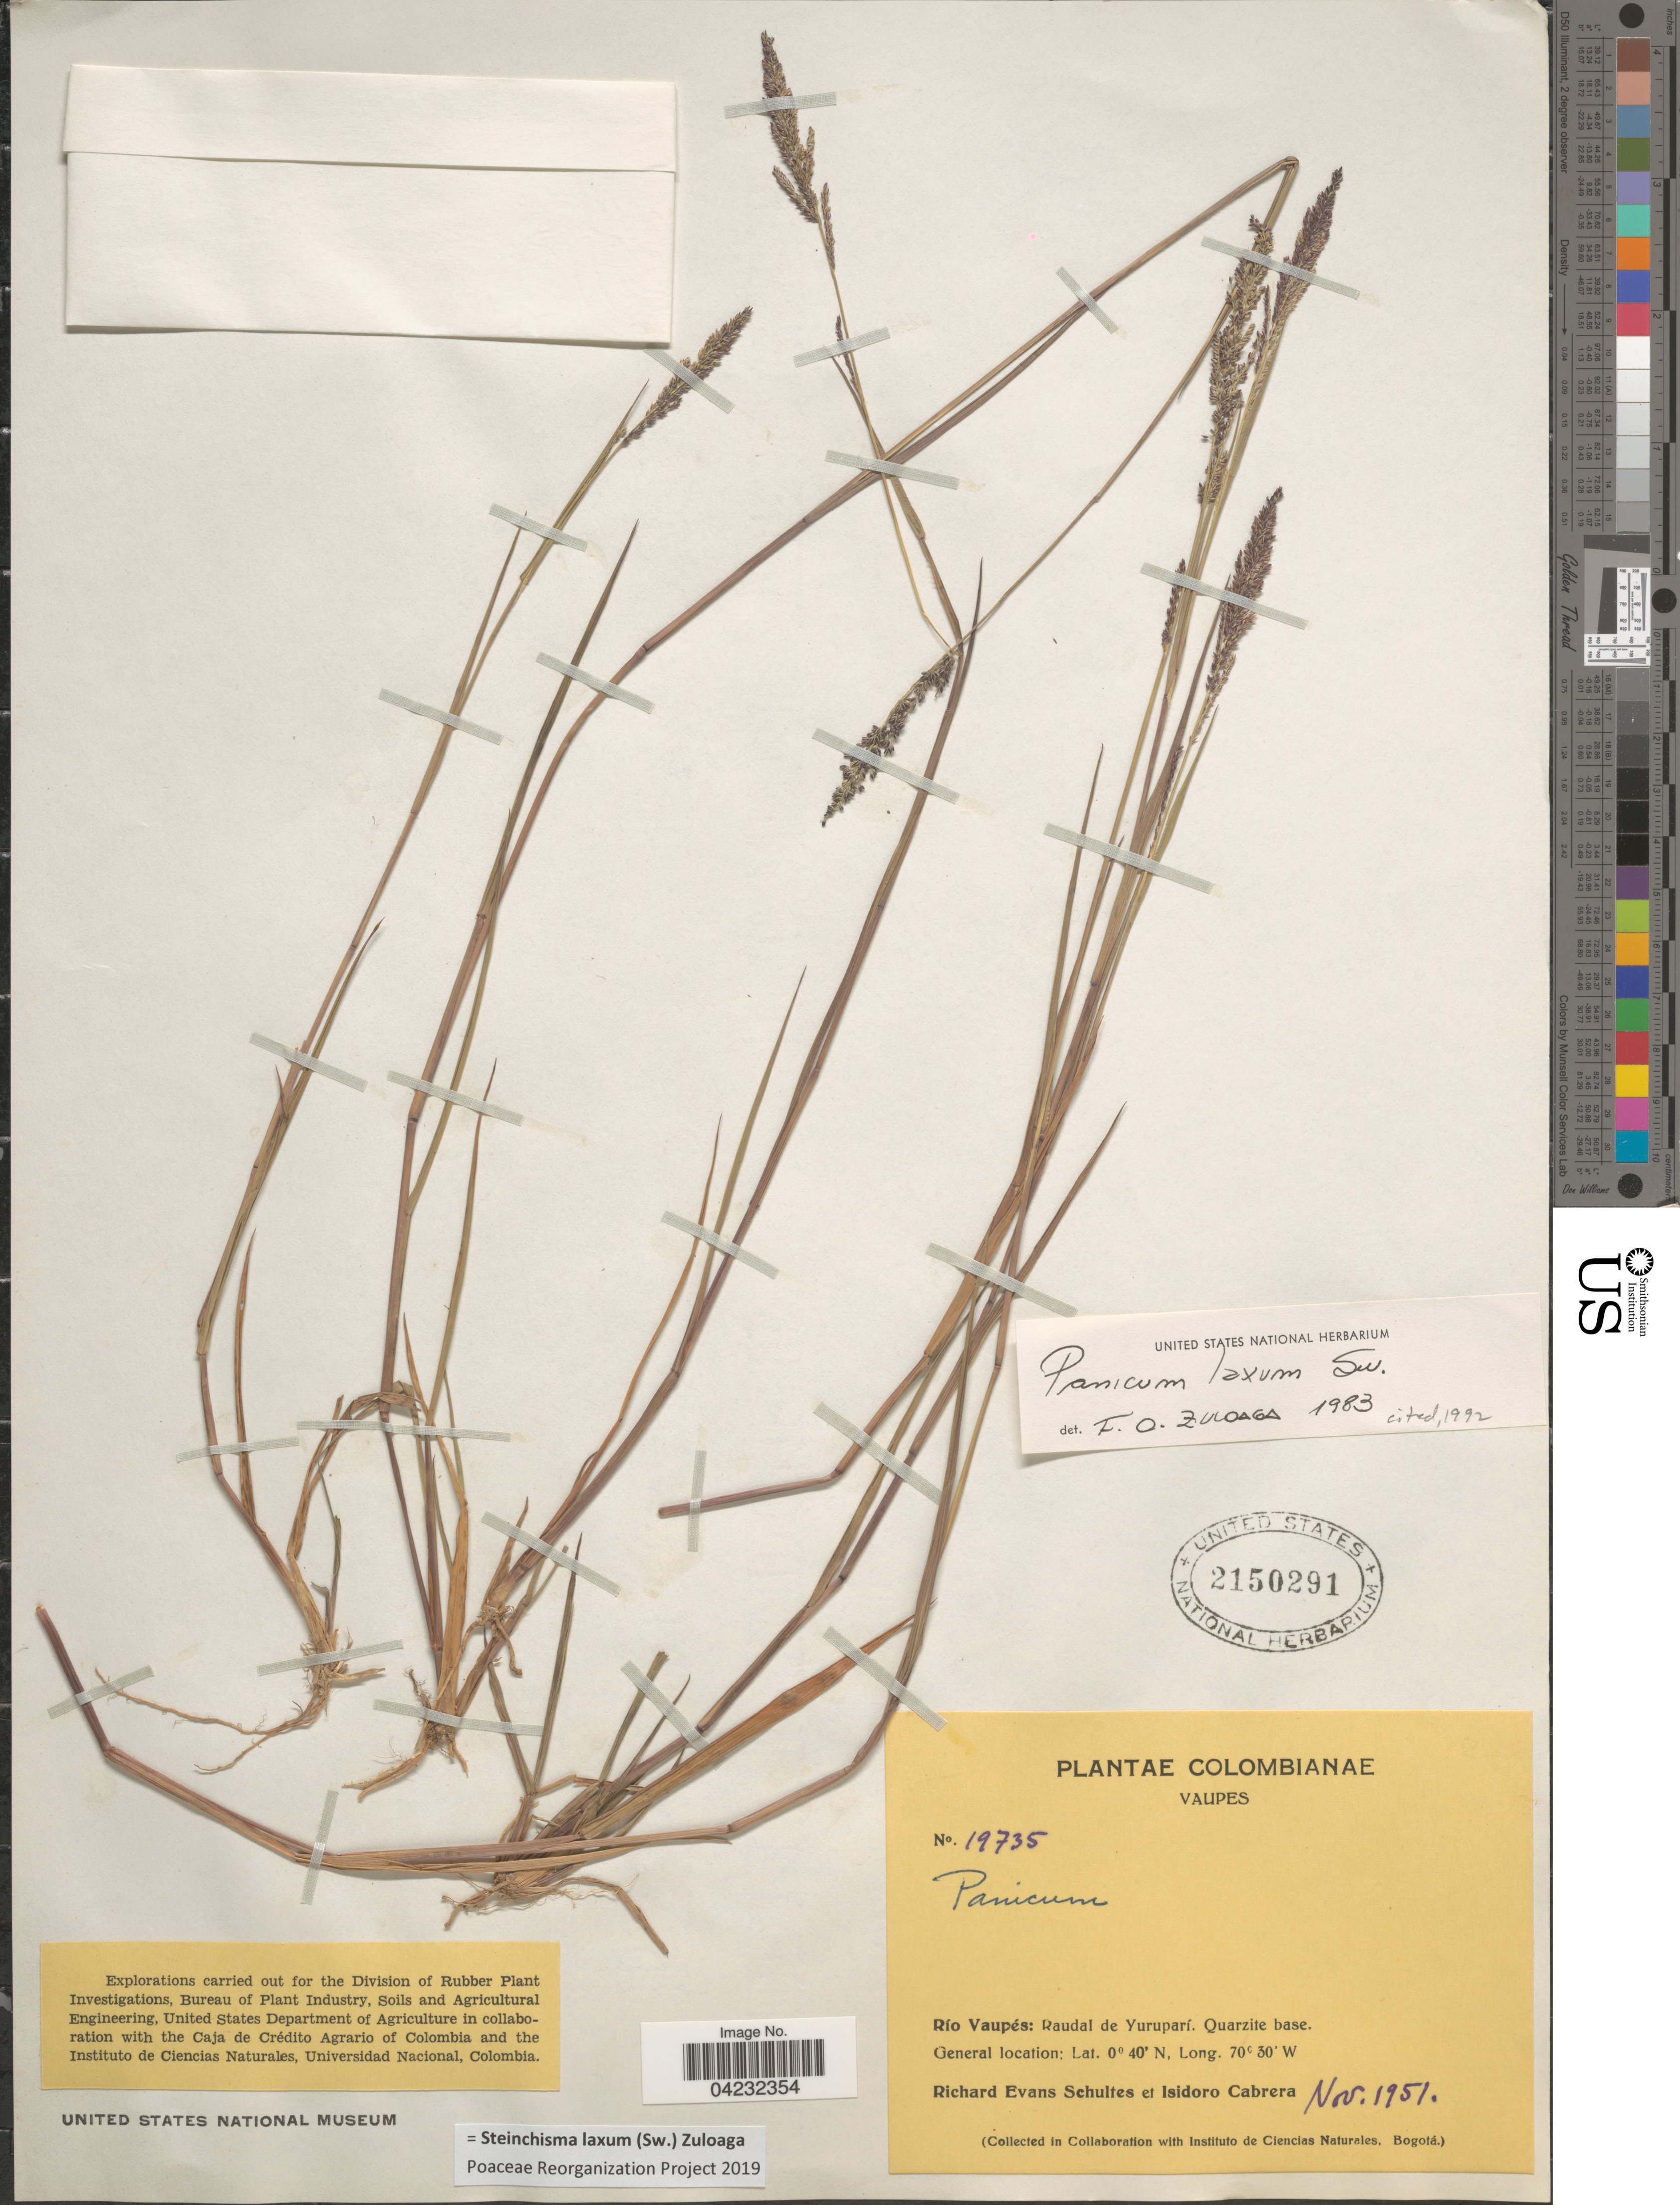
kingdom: Plantae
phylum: Tracheophyta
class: Liliopsida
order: Poales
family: Poaceae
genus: Steinchisma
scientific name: Steinchisma laxum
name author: (Sw.) Zuloaga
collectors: R. E. Schultes & I. Cabrera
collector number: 19735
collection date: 1951-11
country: Colombia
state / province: Vaupés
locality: Río Vaupés: Raudal de Yuruparí. Quarzite base.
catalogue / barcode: US 2150291